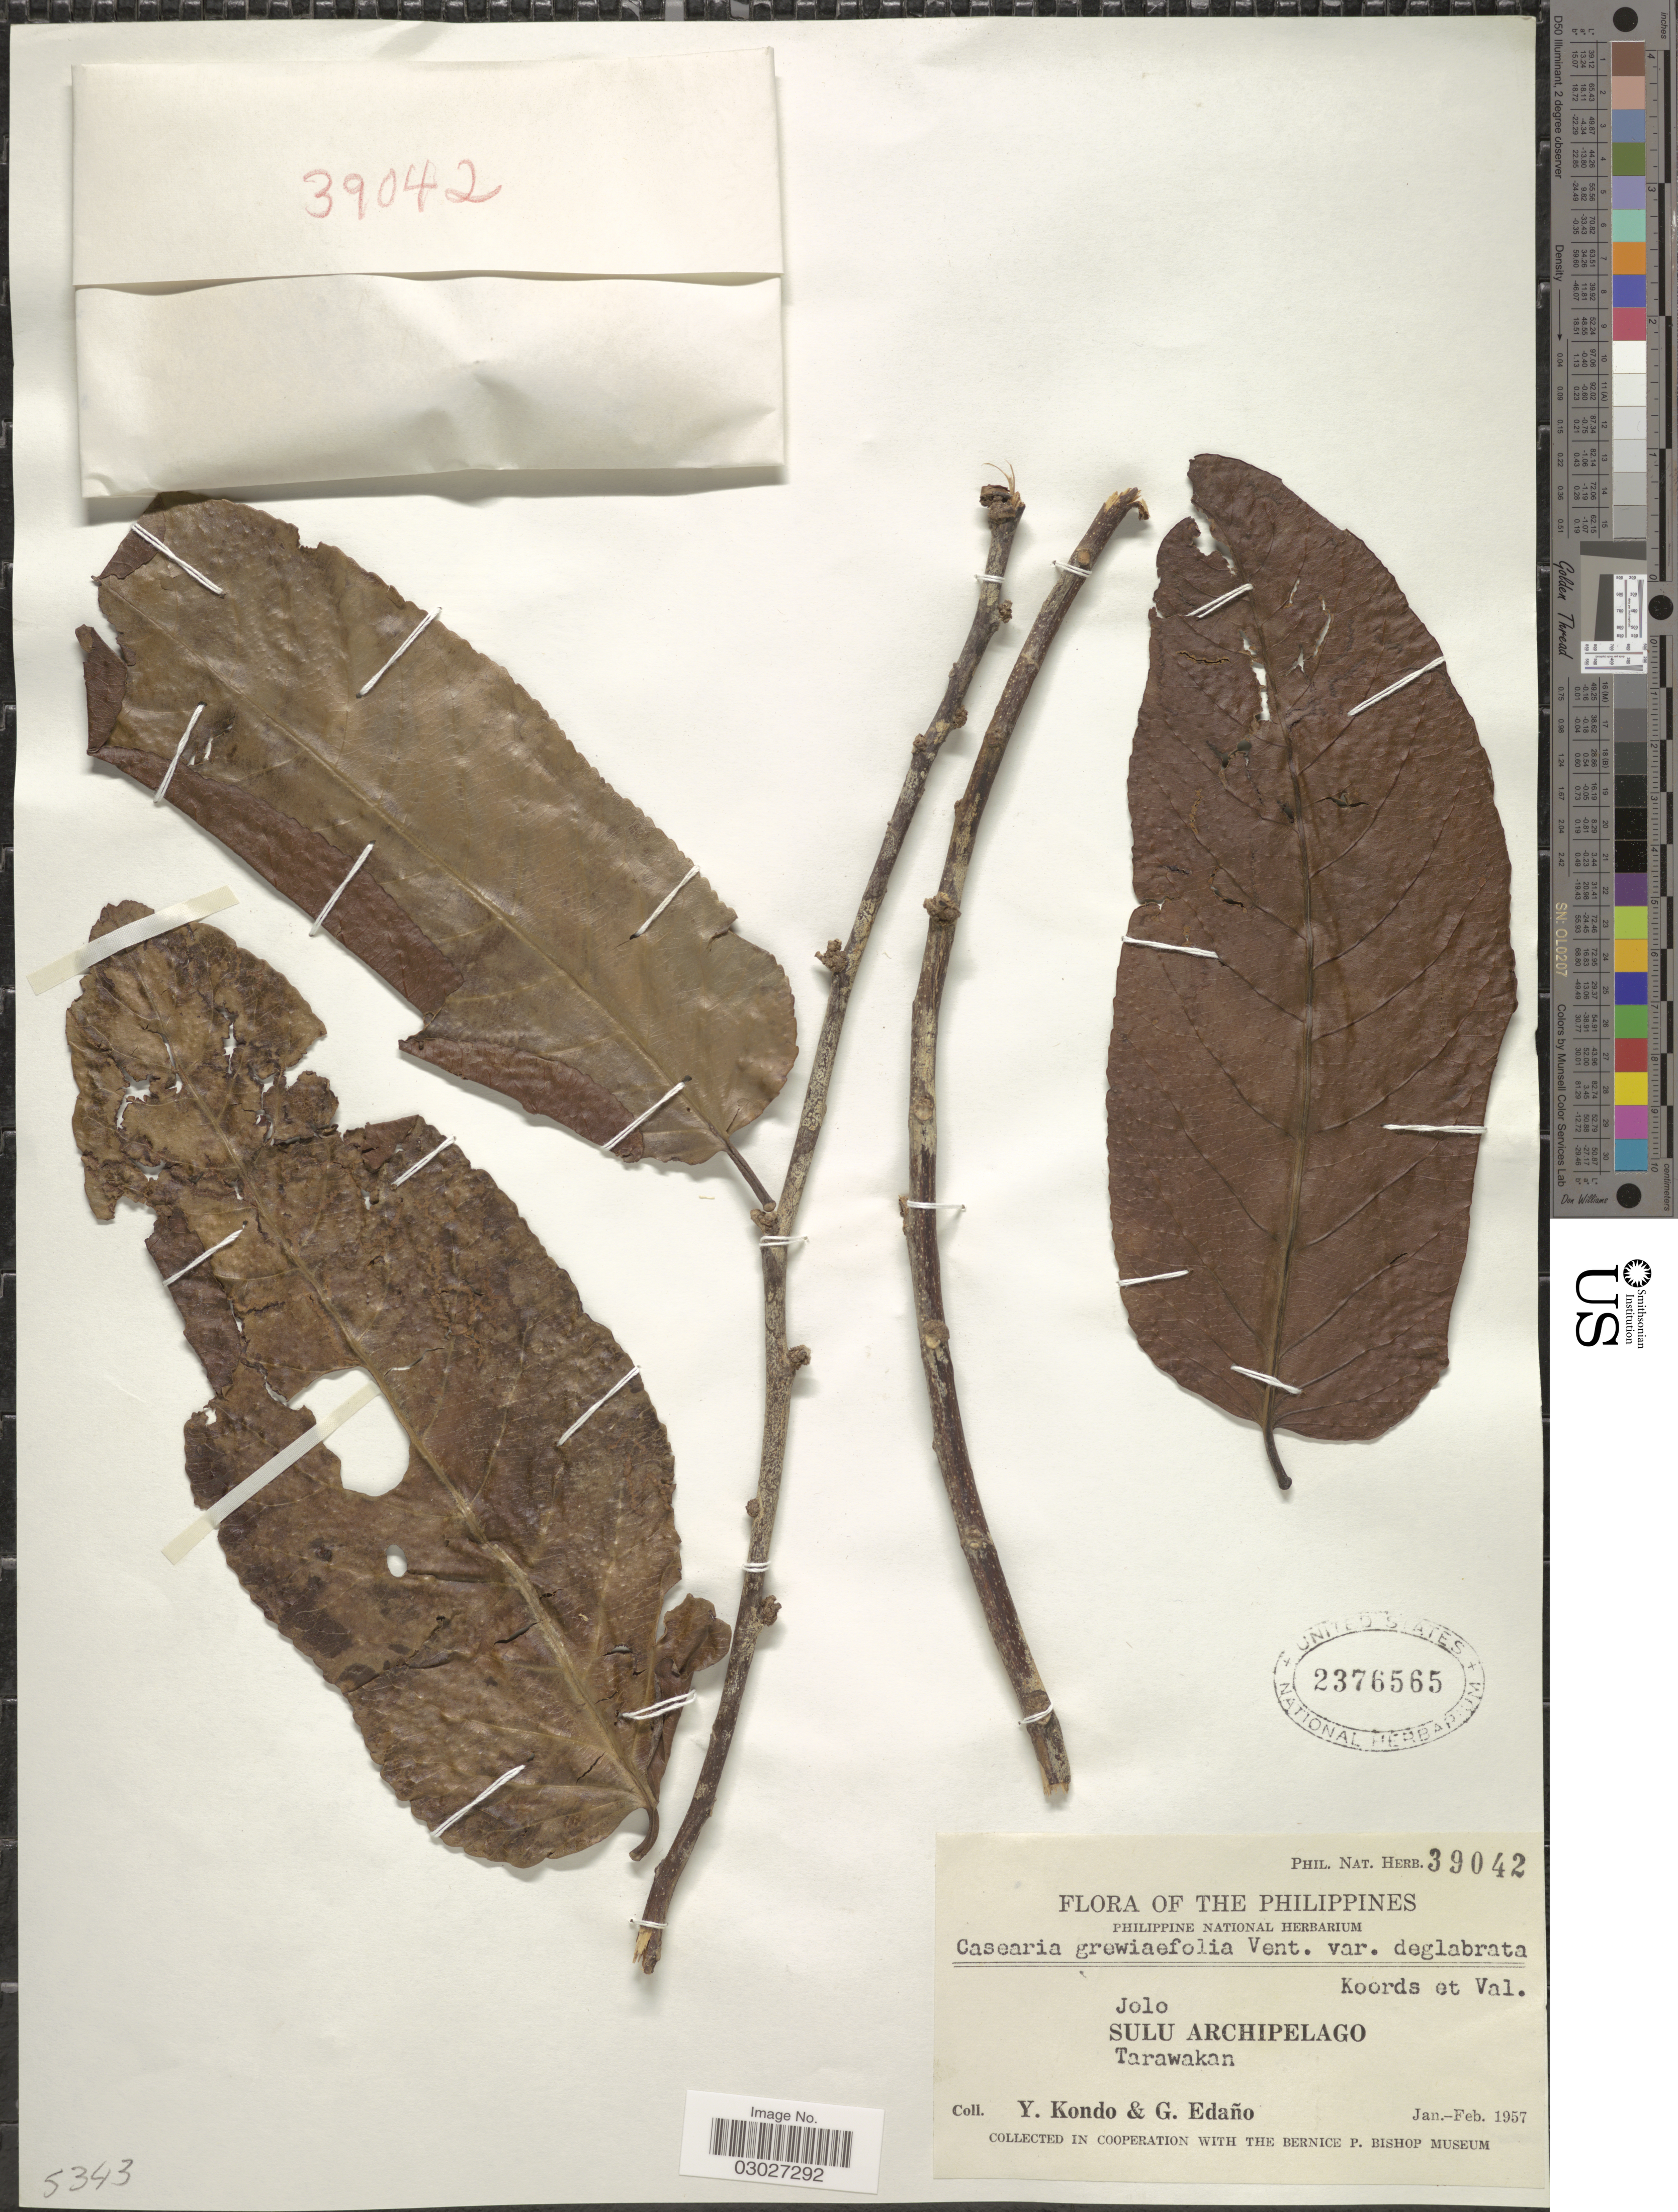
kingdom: Plantae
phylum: Tracheophyta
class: Magnoliopsida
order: Malpighiales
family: Salicaceae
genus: Casearia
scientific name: Casearia grewiifolia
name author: Vent.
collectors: Y. Kondo & G. Edaño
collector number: Phil. Nat. Herb. 39042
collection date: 1957-01/1957-02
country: Philippines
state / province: Muslim Mindanao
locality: Jolo, Sulu Archipelago, Tarawakan.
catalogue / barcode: US 2376565